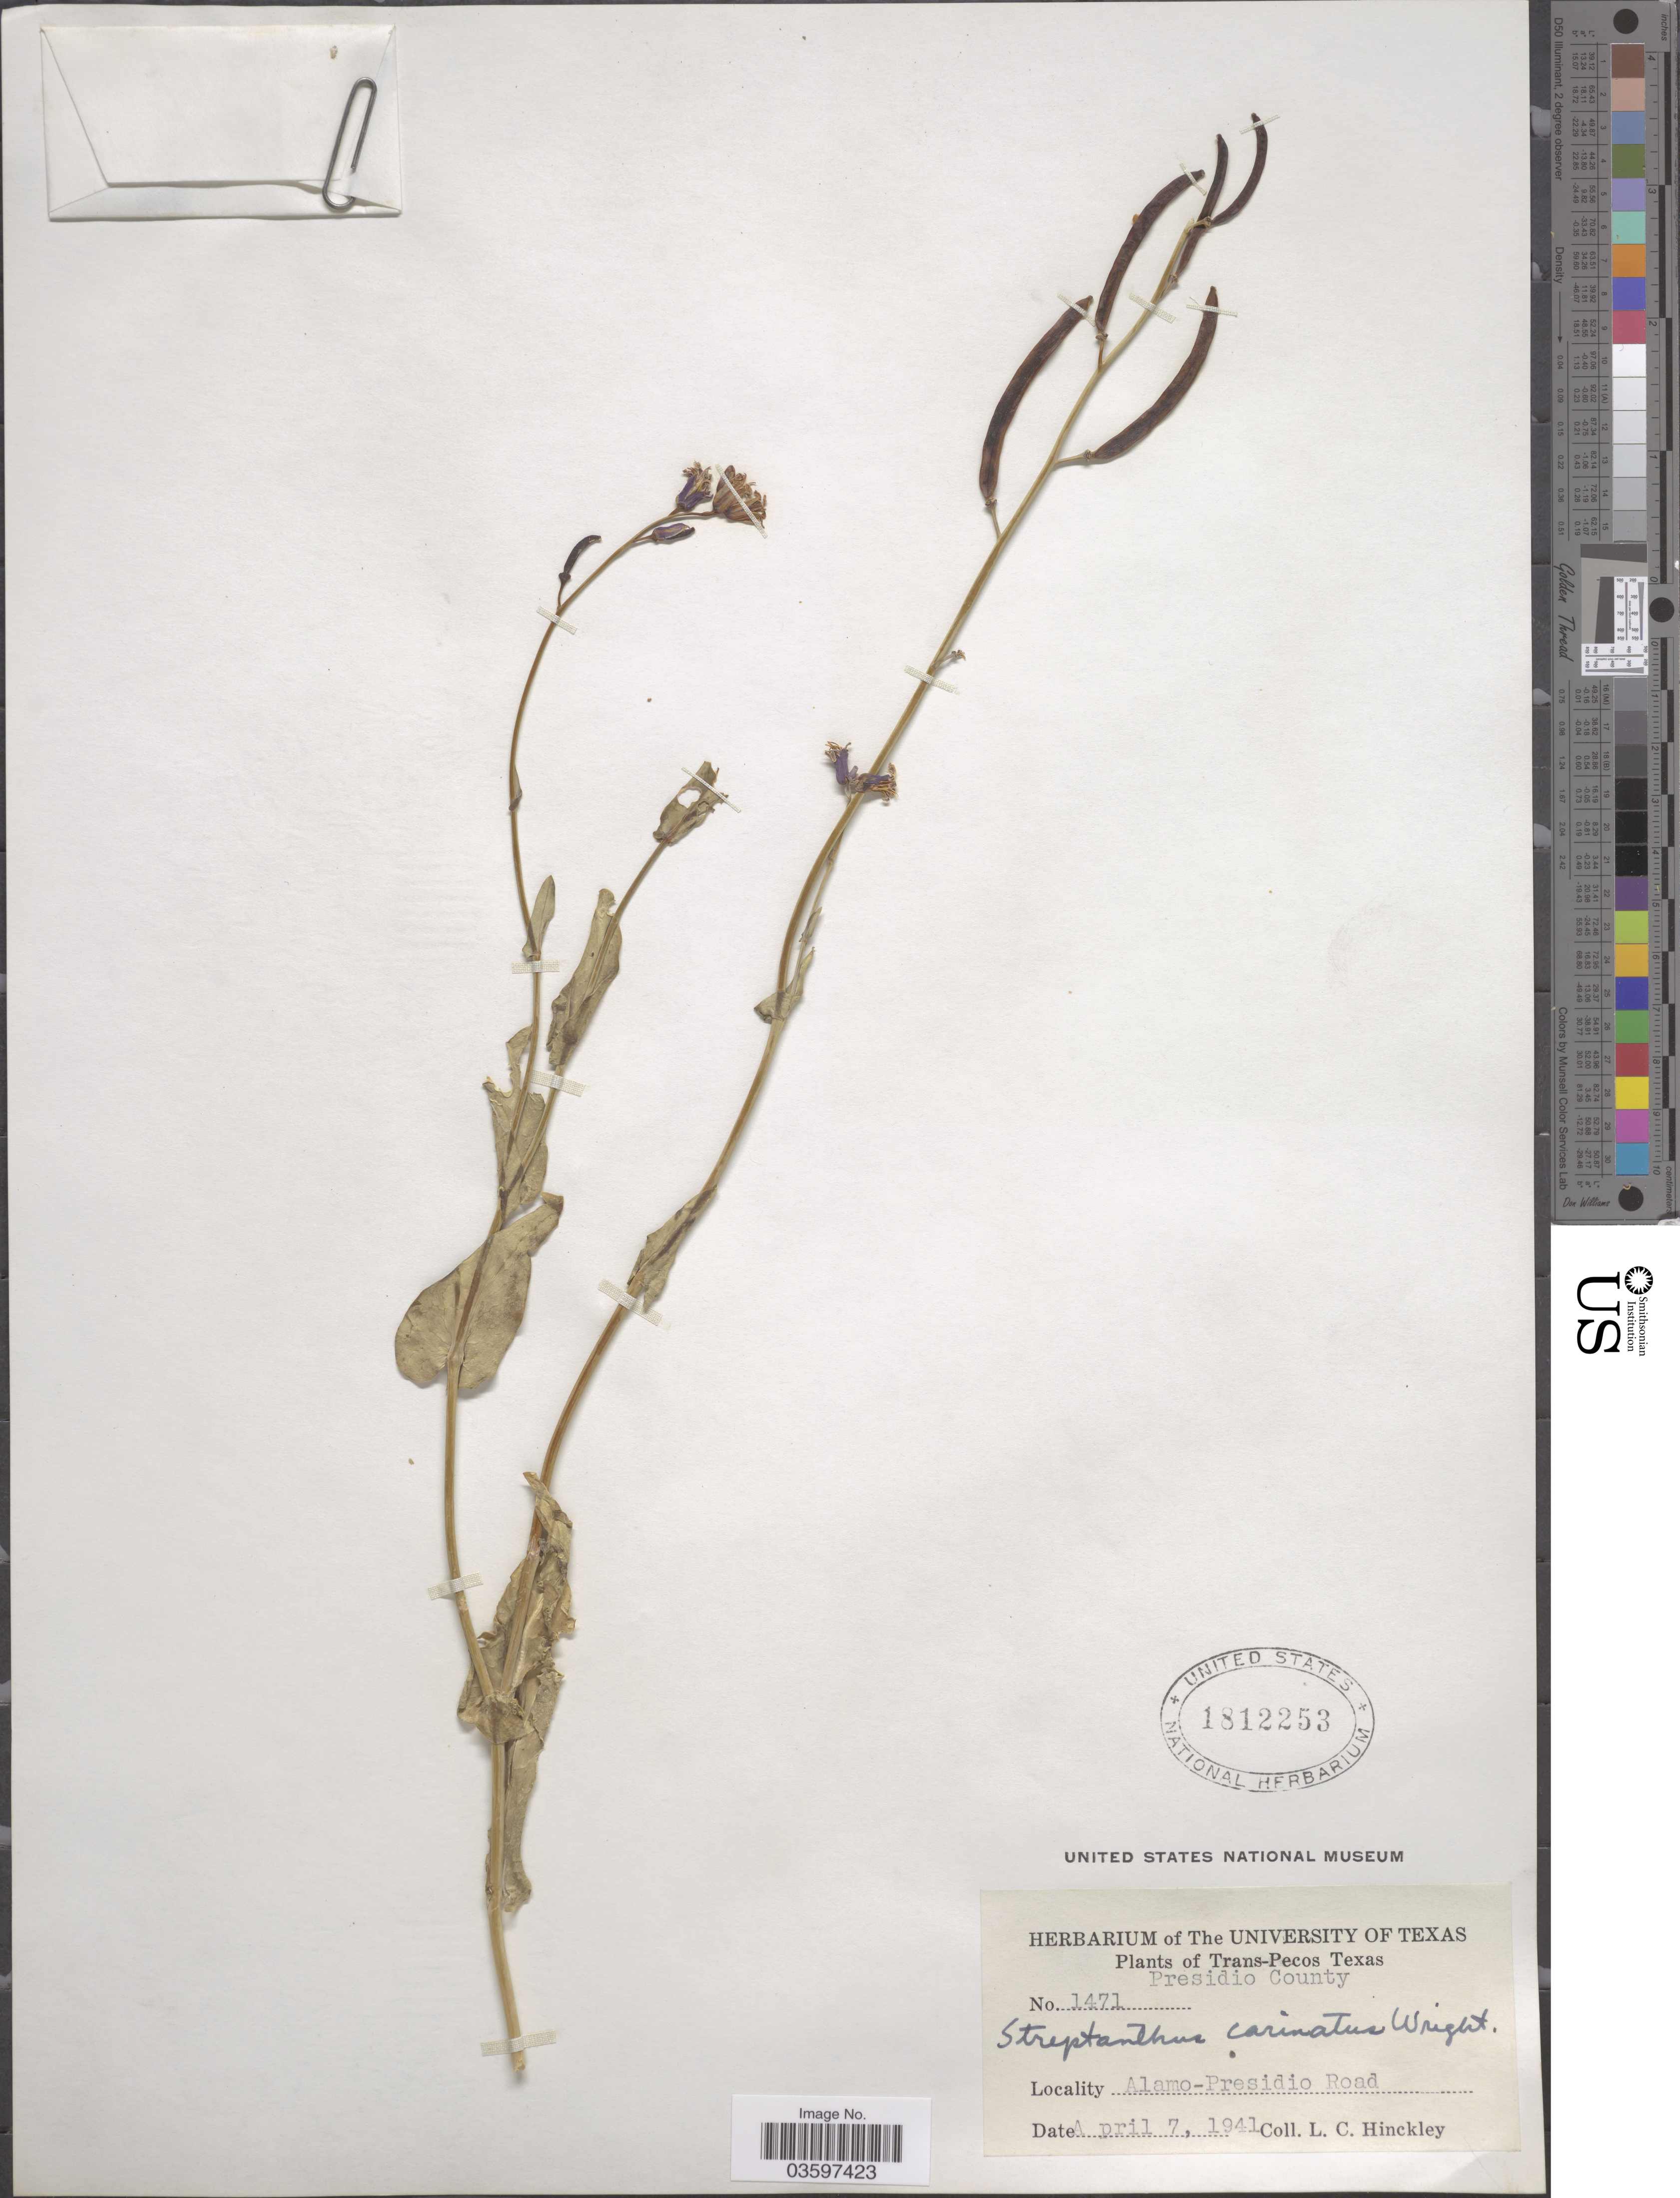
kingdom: Plantae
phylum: Tracheophyta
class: Magnoliopsida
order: Brassicales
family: Brassicaceae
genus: Streptanthus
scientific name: Streptanthus carinatus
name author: C. Wright ex A. Gray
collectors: L. Hinckley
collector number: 1471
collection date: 1941-04-07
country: United States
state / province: Texas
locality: Trans-Pecos. Presidio County. Alamo-Presidio Road.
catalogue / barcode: US 1812253